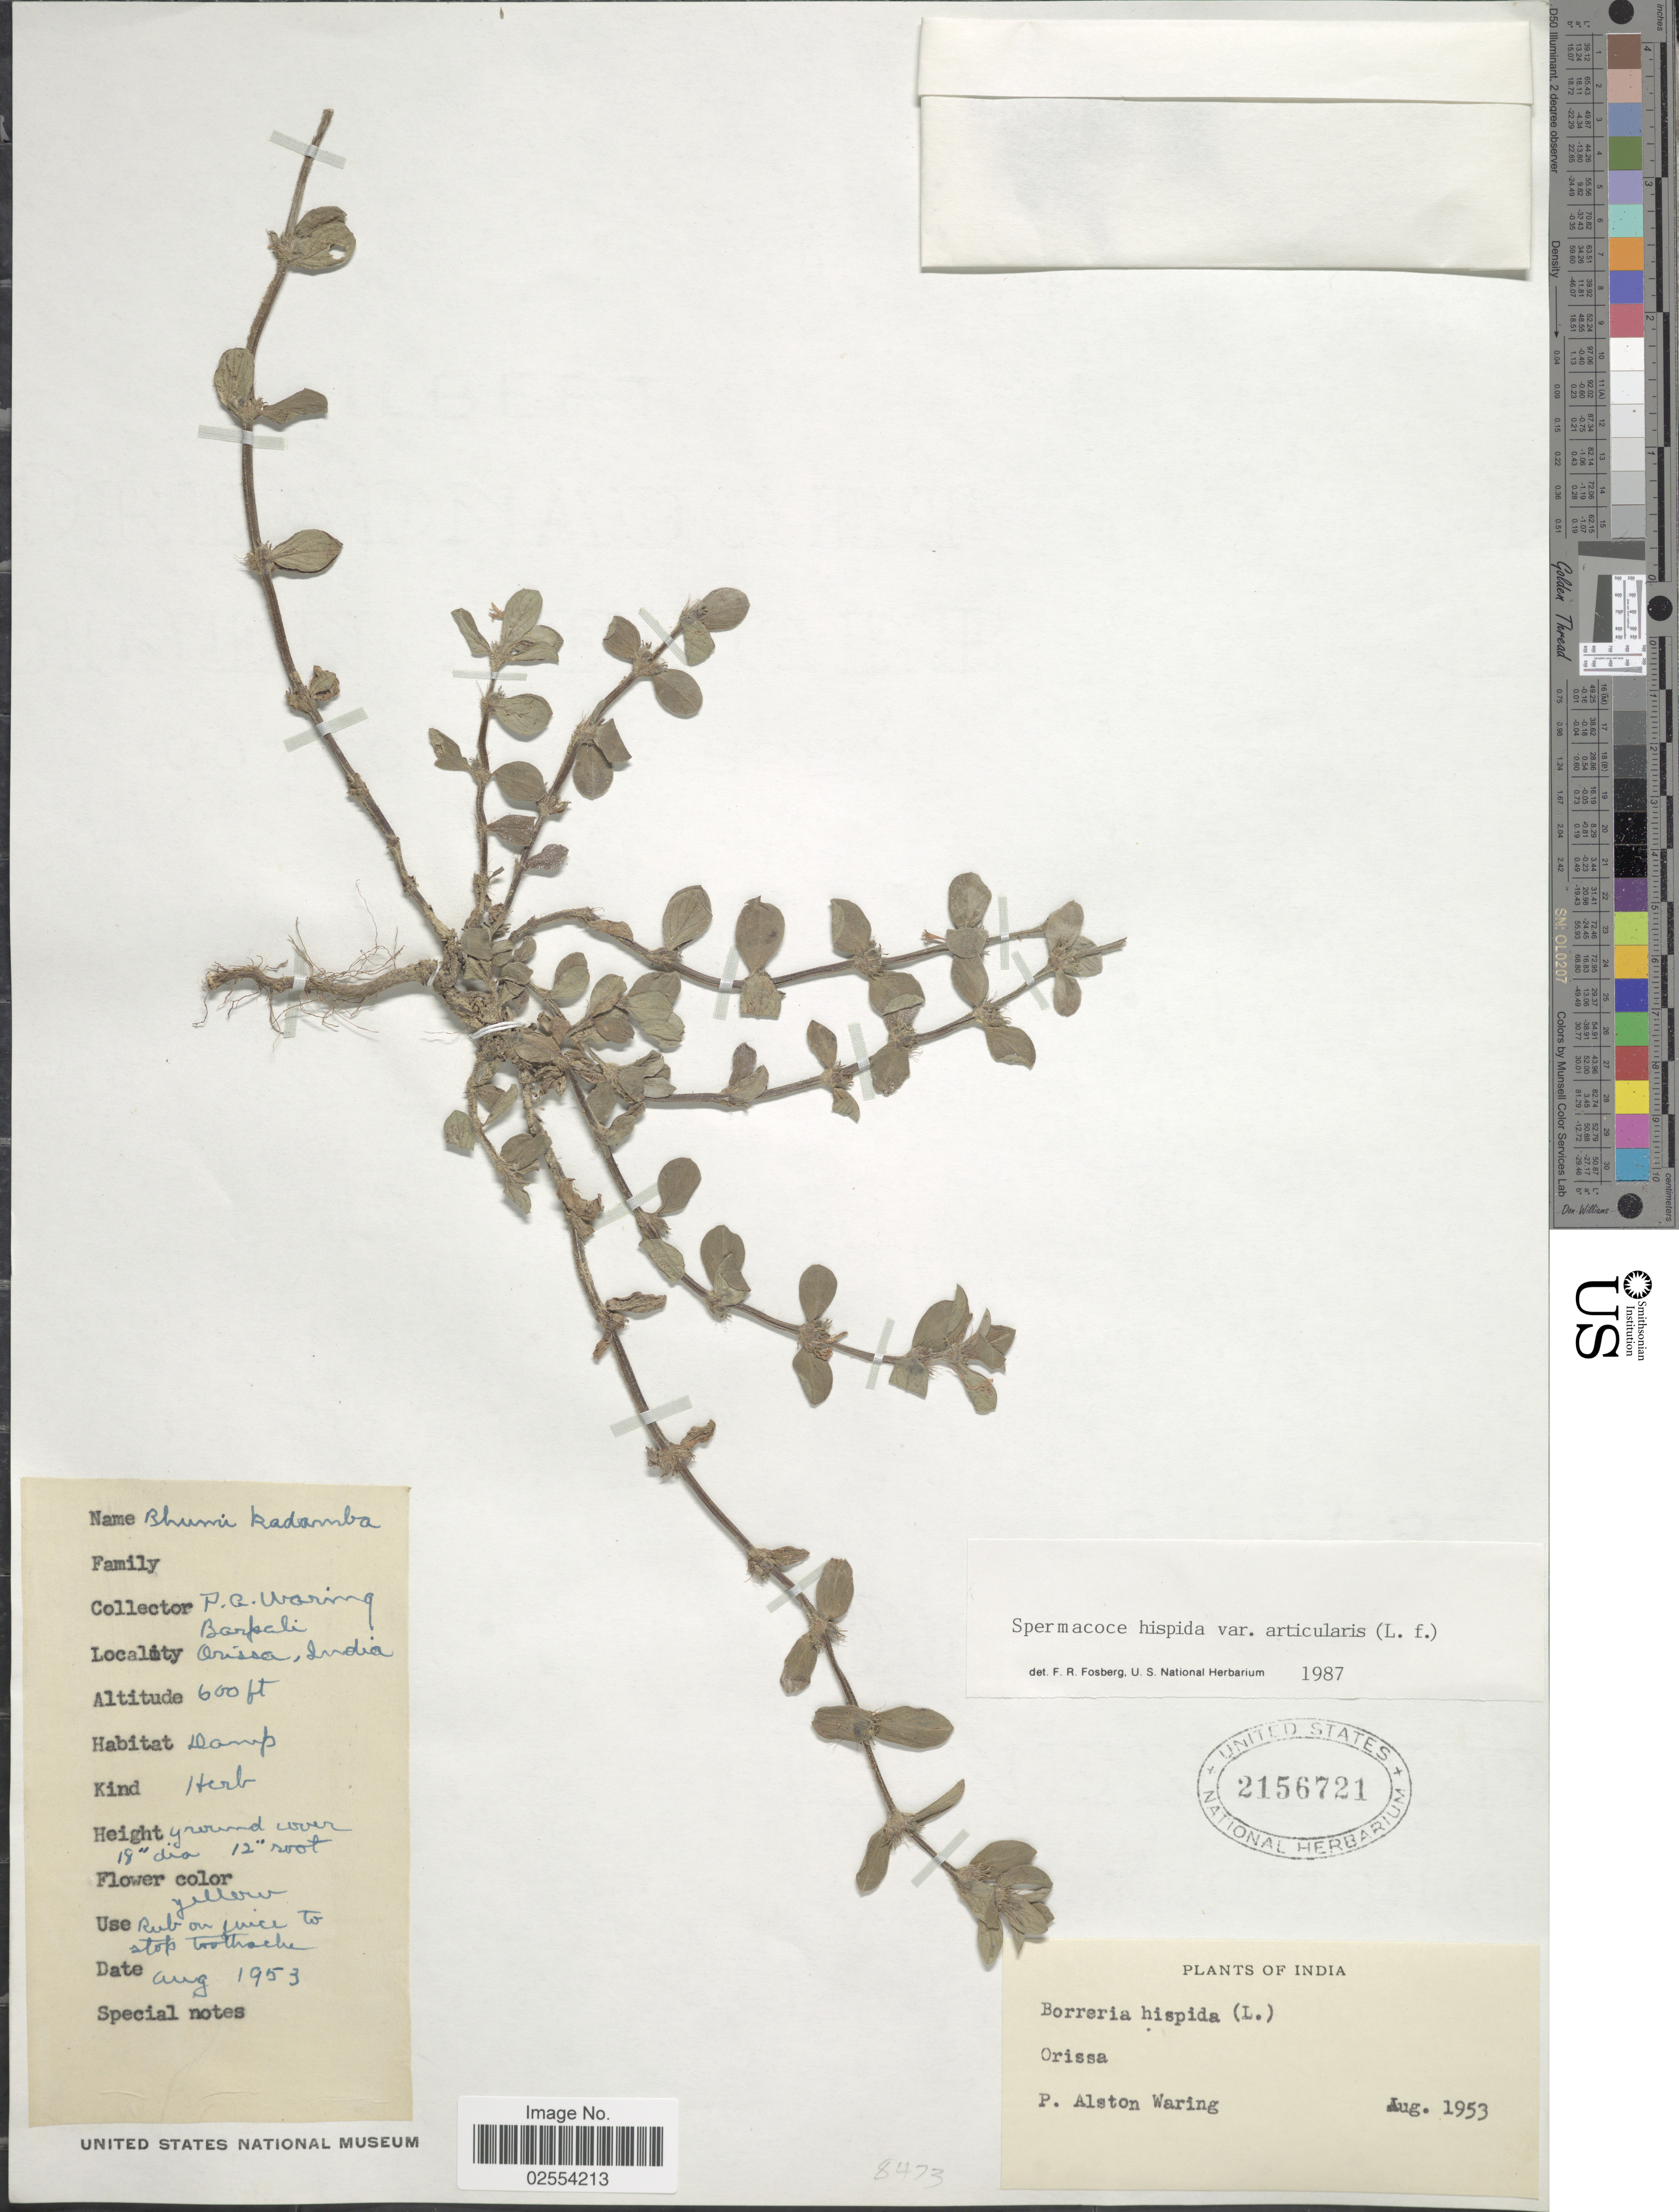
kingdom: Plantae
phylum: Tracheophyta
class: Magnoliopsida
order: Gentianales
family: Rubiaceae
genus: Spermacoce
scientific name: Spermacoce articularis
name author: L. f.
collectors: P. Waring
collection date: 1953-08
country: India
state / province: Orissa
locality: Barpali, Orissa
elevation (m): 183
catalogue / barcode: US 2156721